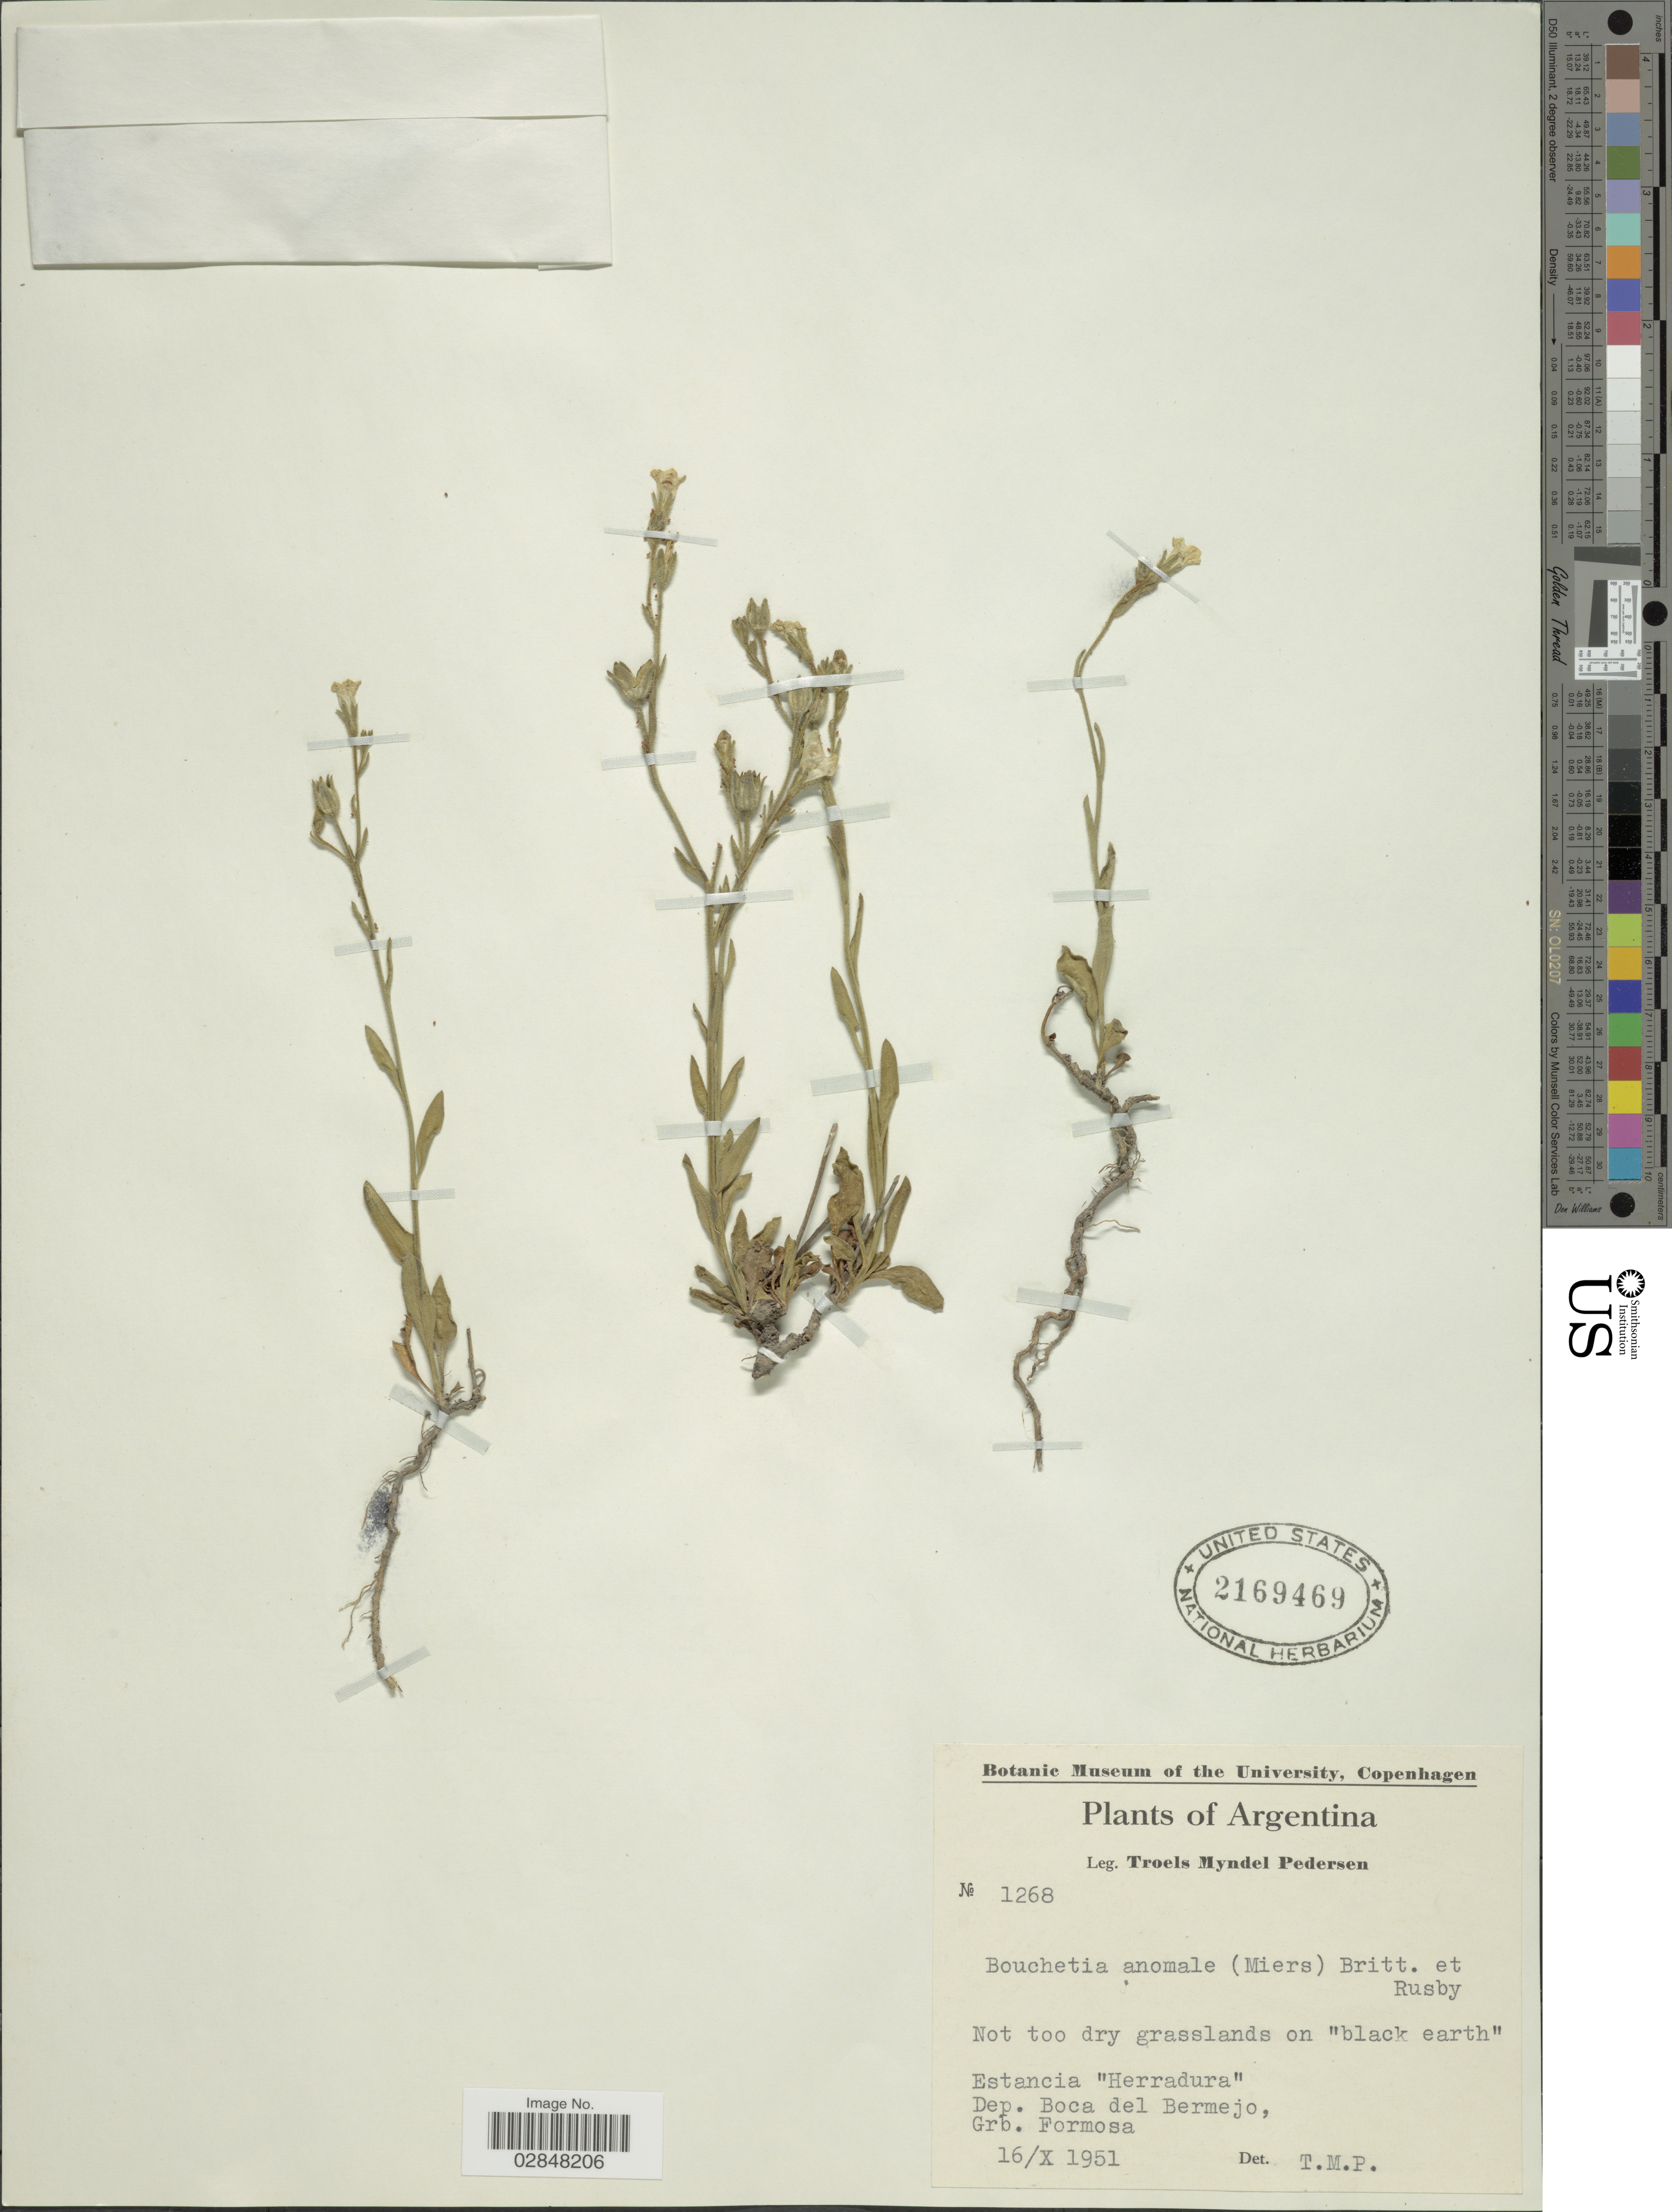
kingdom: Plantae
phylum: Tracheophyta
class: Magnoliopsida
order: Solanales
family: Solanaceae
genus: Bouchetia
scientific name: Bouchetia anomala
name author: (Miers) & Rusby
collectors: T. Pederson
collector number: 1268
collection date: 1951-10-16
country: Argentina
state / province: Formosa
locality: Estancia "Herradura". Dep. Boca del Bermejo, Grb. Formosa.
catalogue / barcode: US 2169469